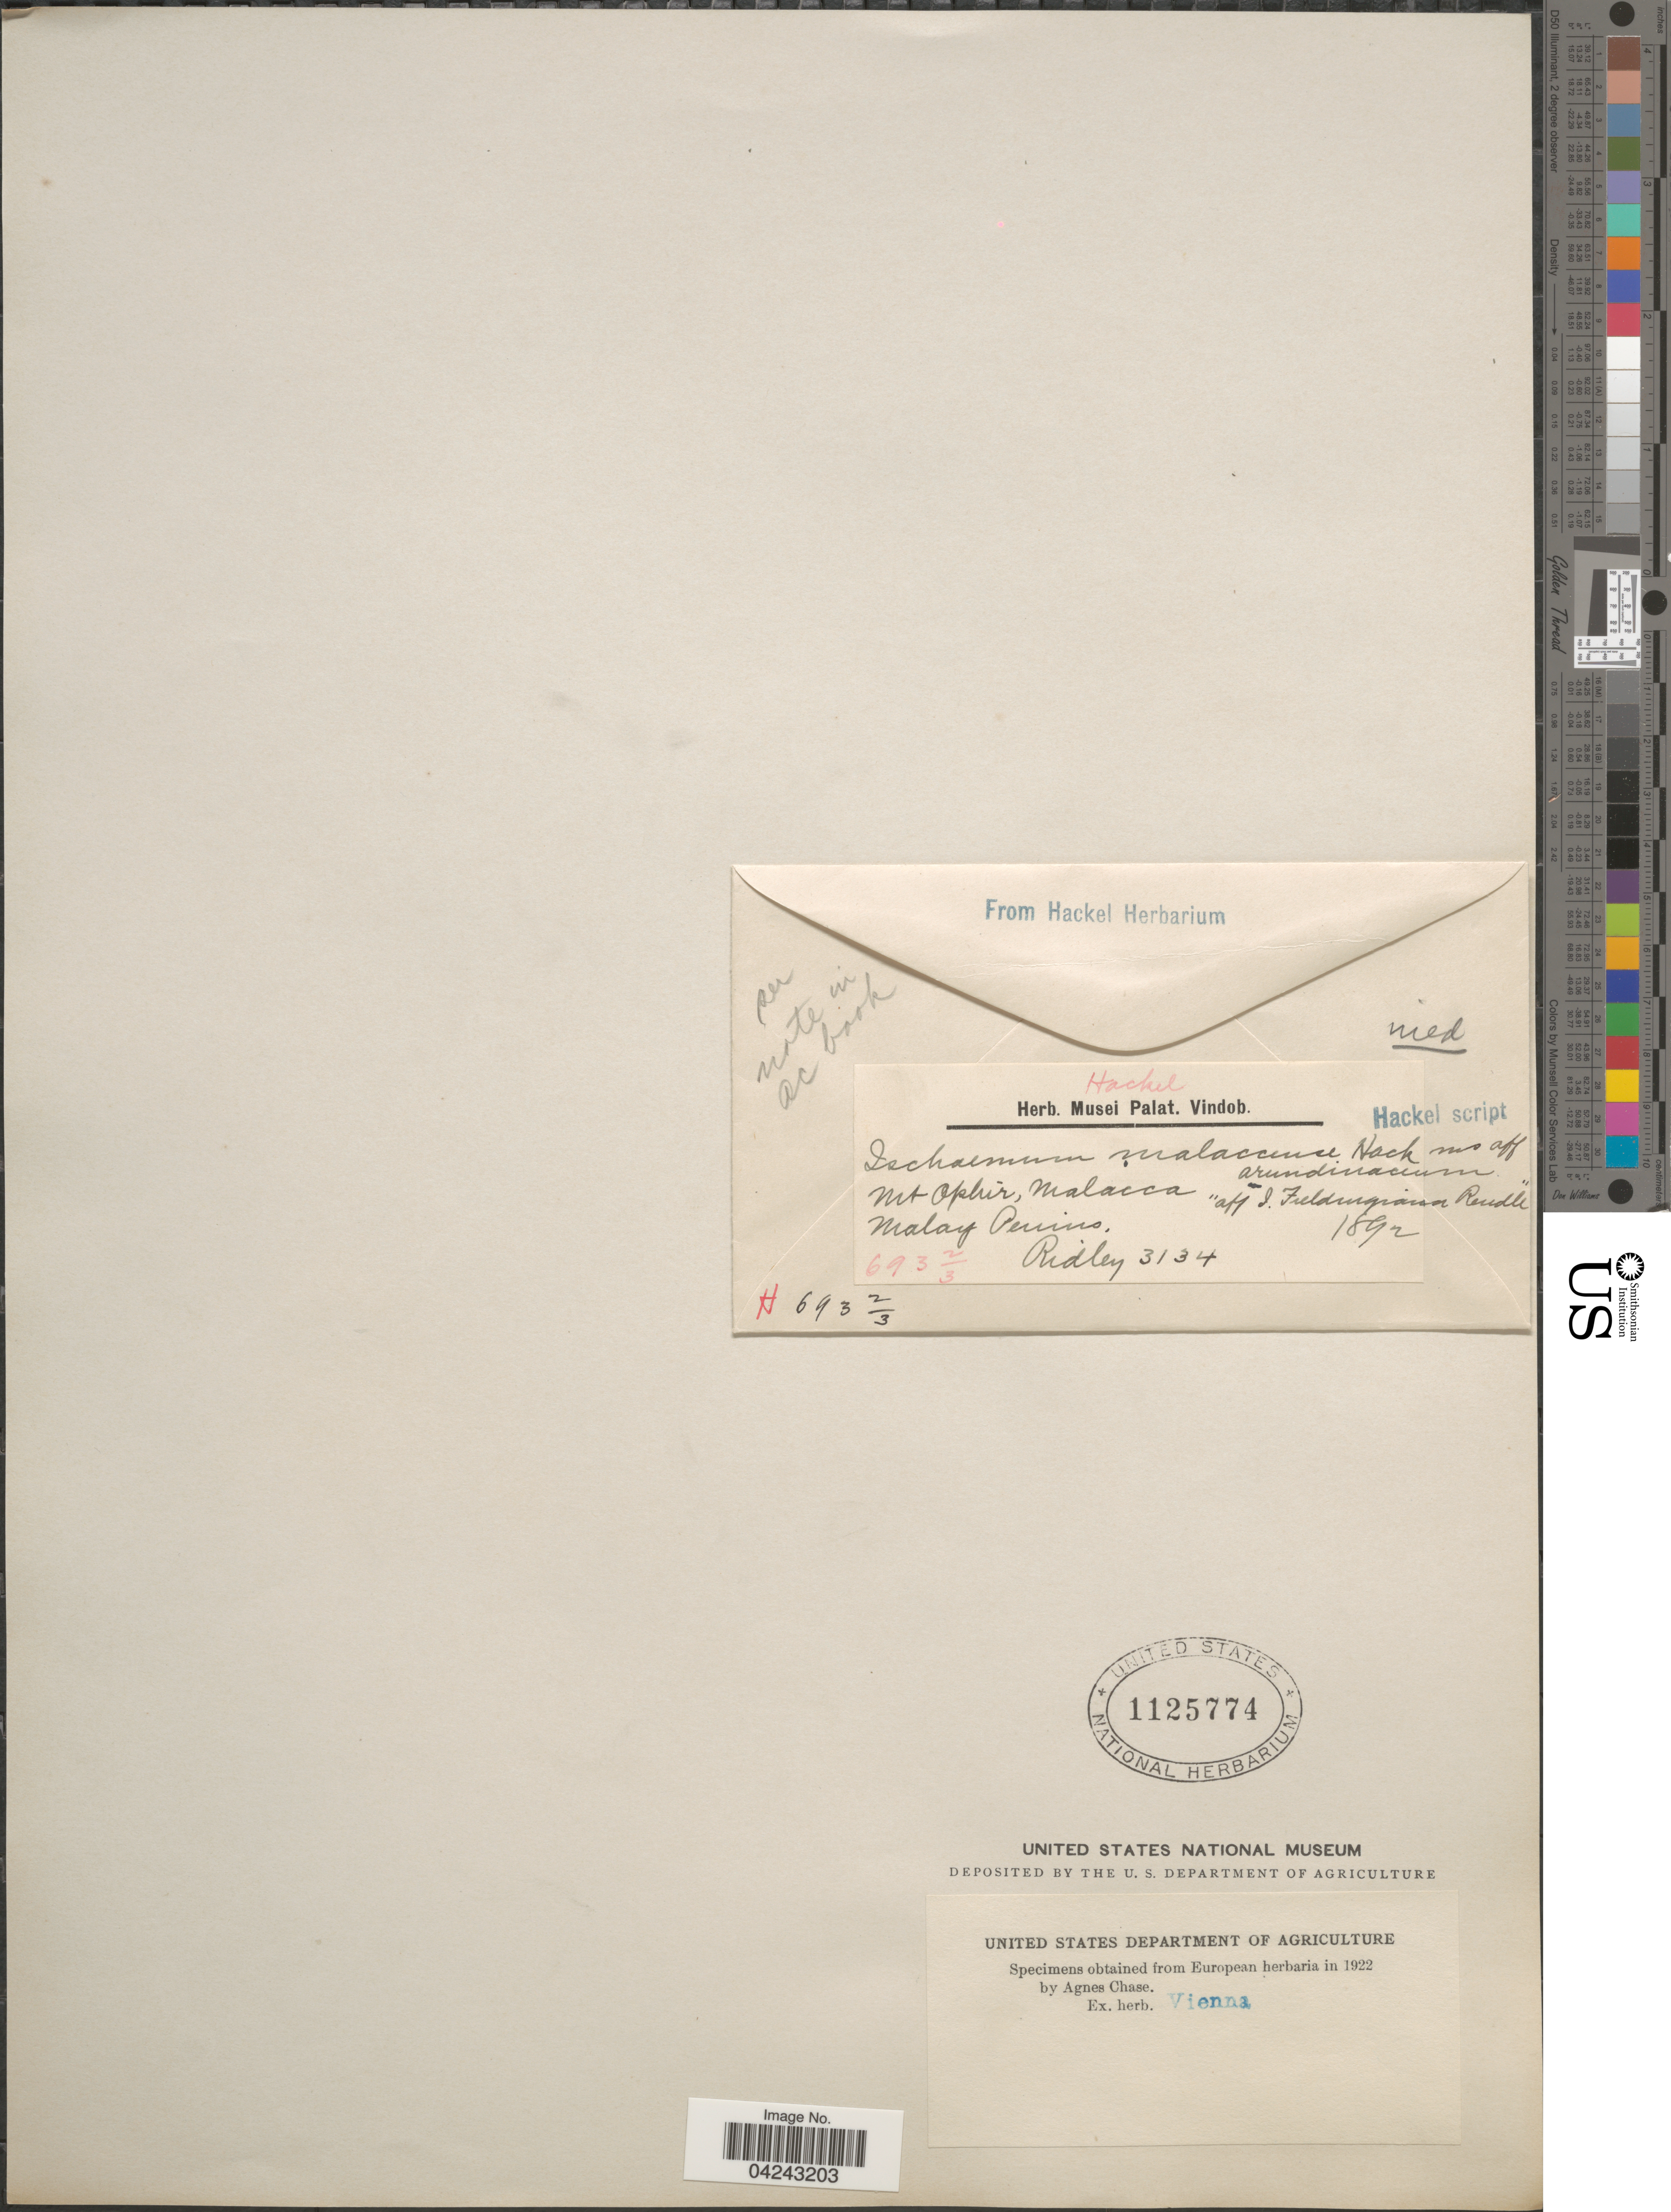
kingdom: Plantae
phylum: Tracheophyta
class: Liliopsida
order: Poales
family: Poaceae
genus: Ischaemum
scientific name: Ischaemum arundinaceum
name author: F. Muell. ex Benth.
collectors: -. Ridley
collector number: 3134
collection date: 1892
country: Malaysia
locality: Mt. Ophir, Malacca. Malay Pennins.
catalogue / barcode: US 1125774